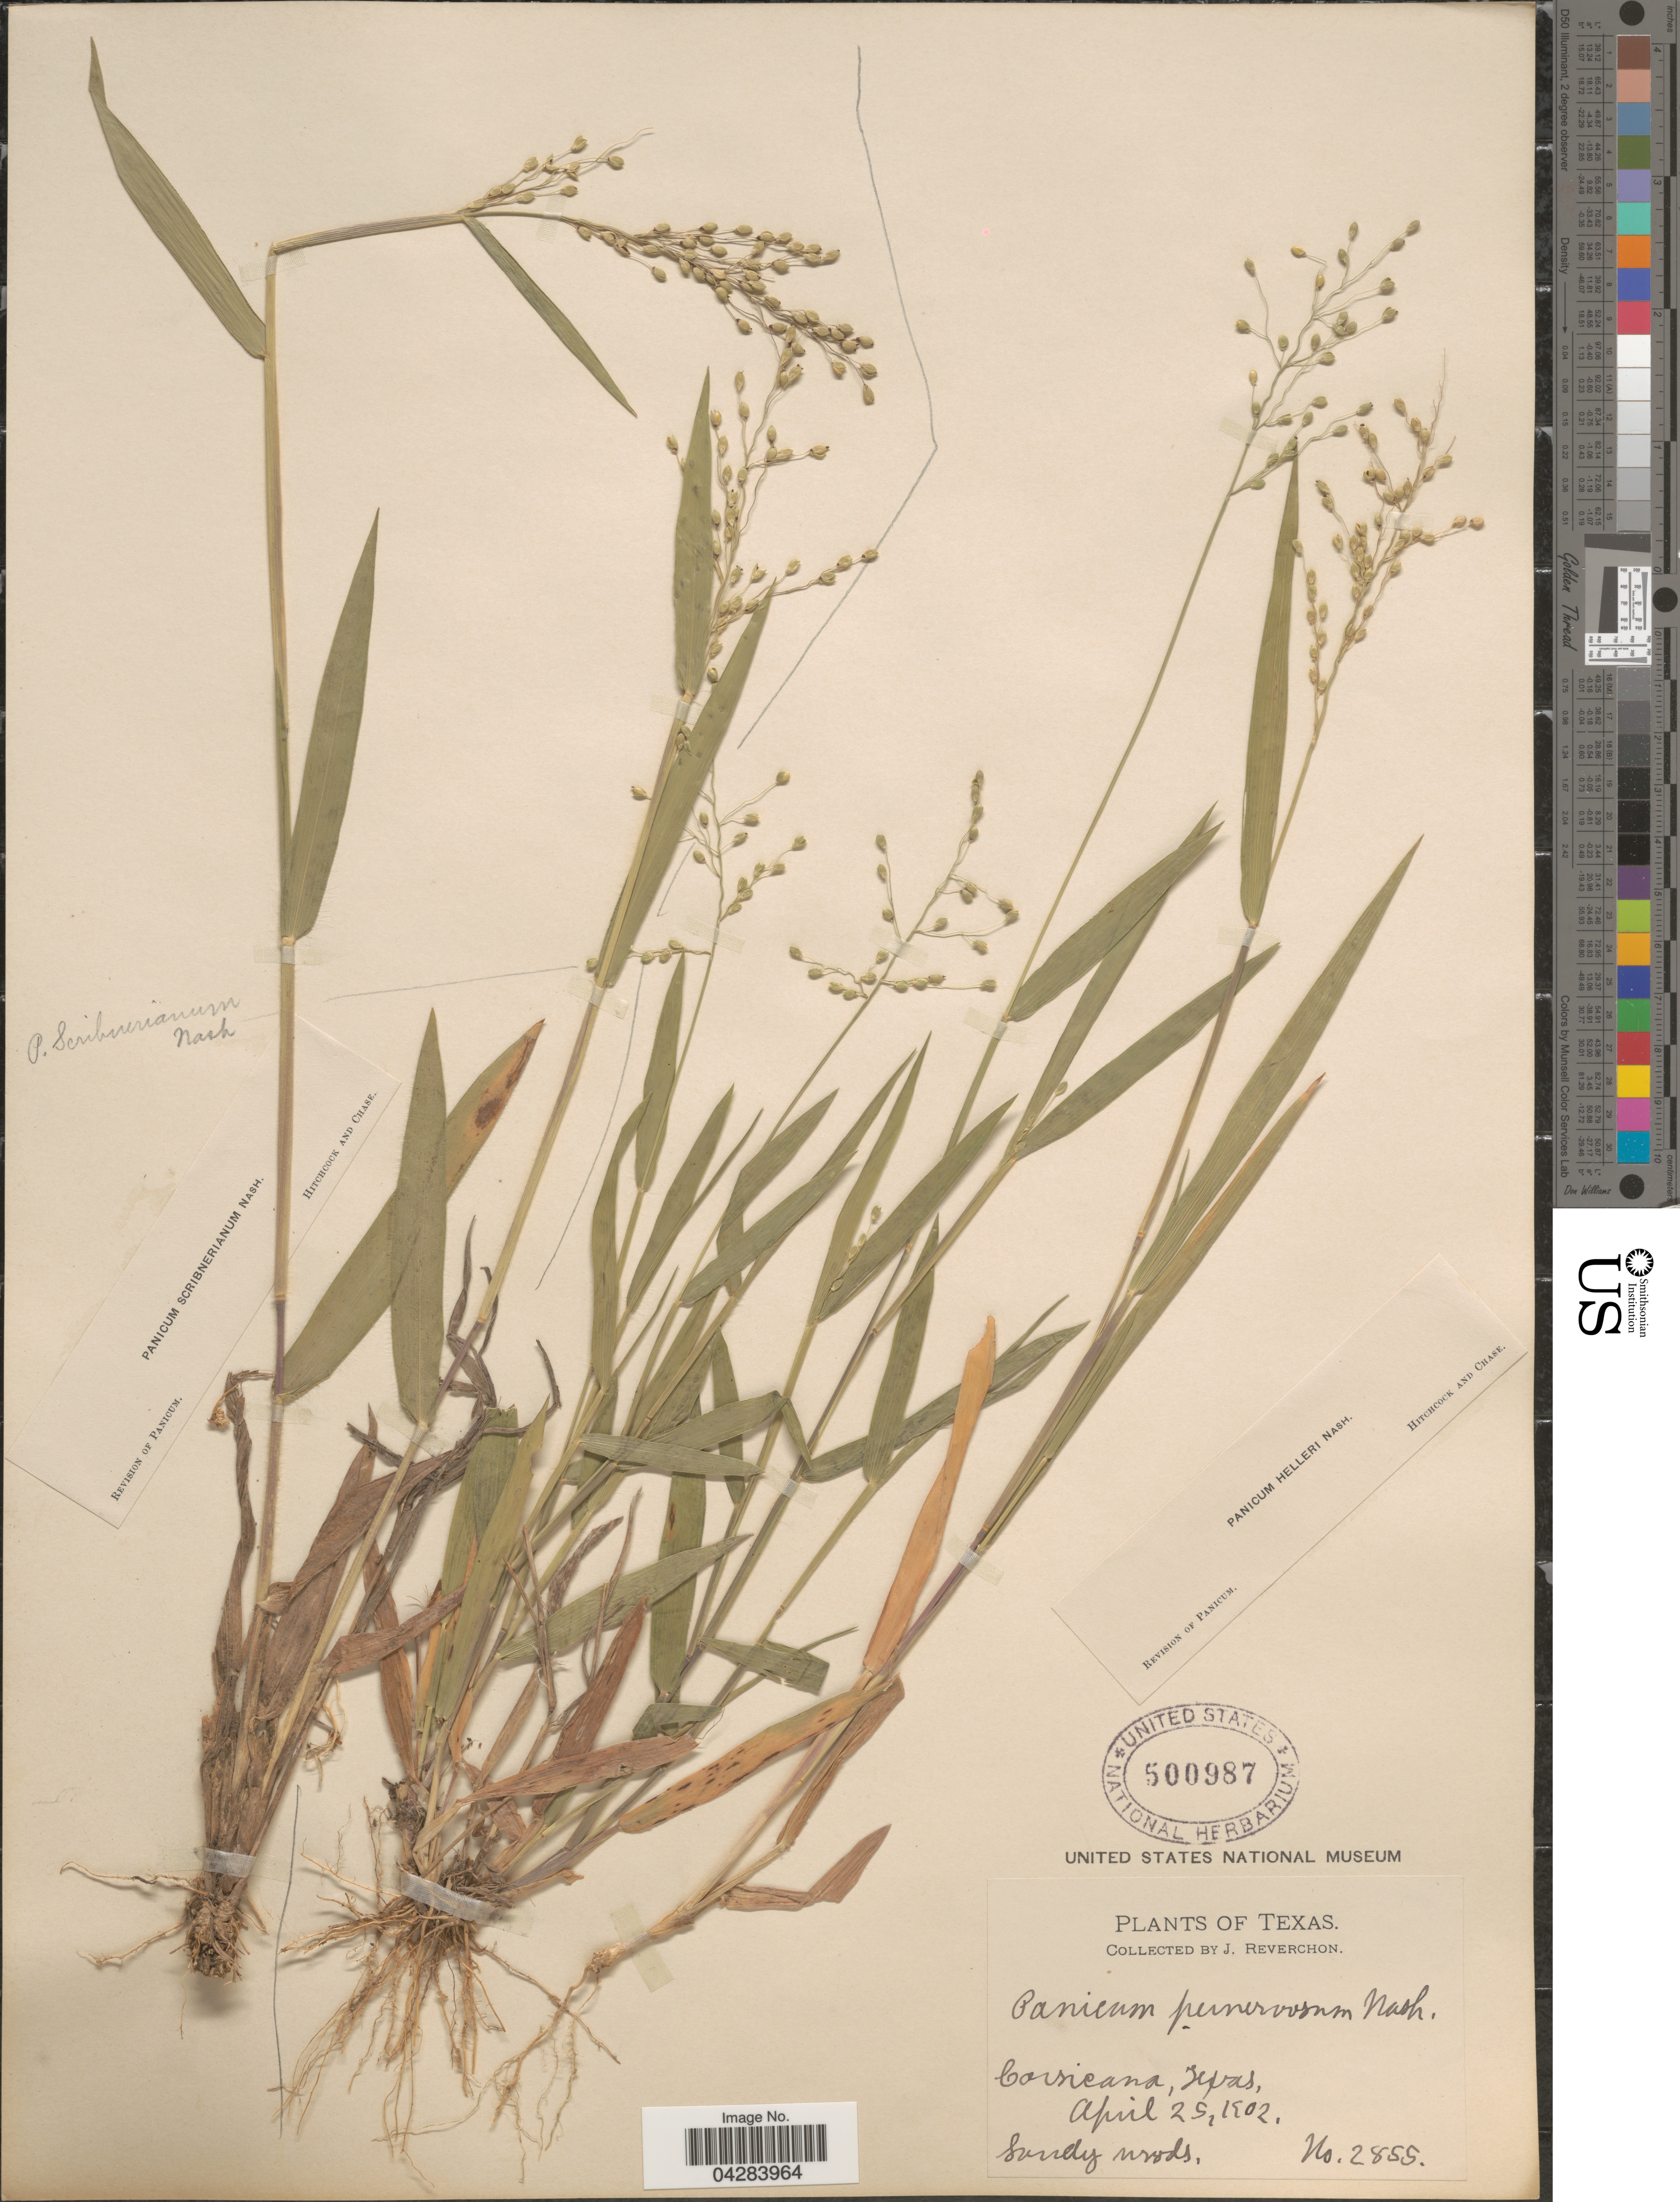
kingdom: Plantae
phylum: Tracheophyta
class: Liliopsida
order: Poales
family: Poaceae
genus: Dichanthelium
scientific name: Dichanthelium oligosanthes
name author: (Schult.) Gould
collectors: J. Reverchon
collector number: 2855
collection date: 1902-04-25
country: United States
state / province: Texas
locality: Corsicana.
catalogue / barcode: US 500987